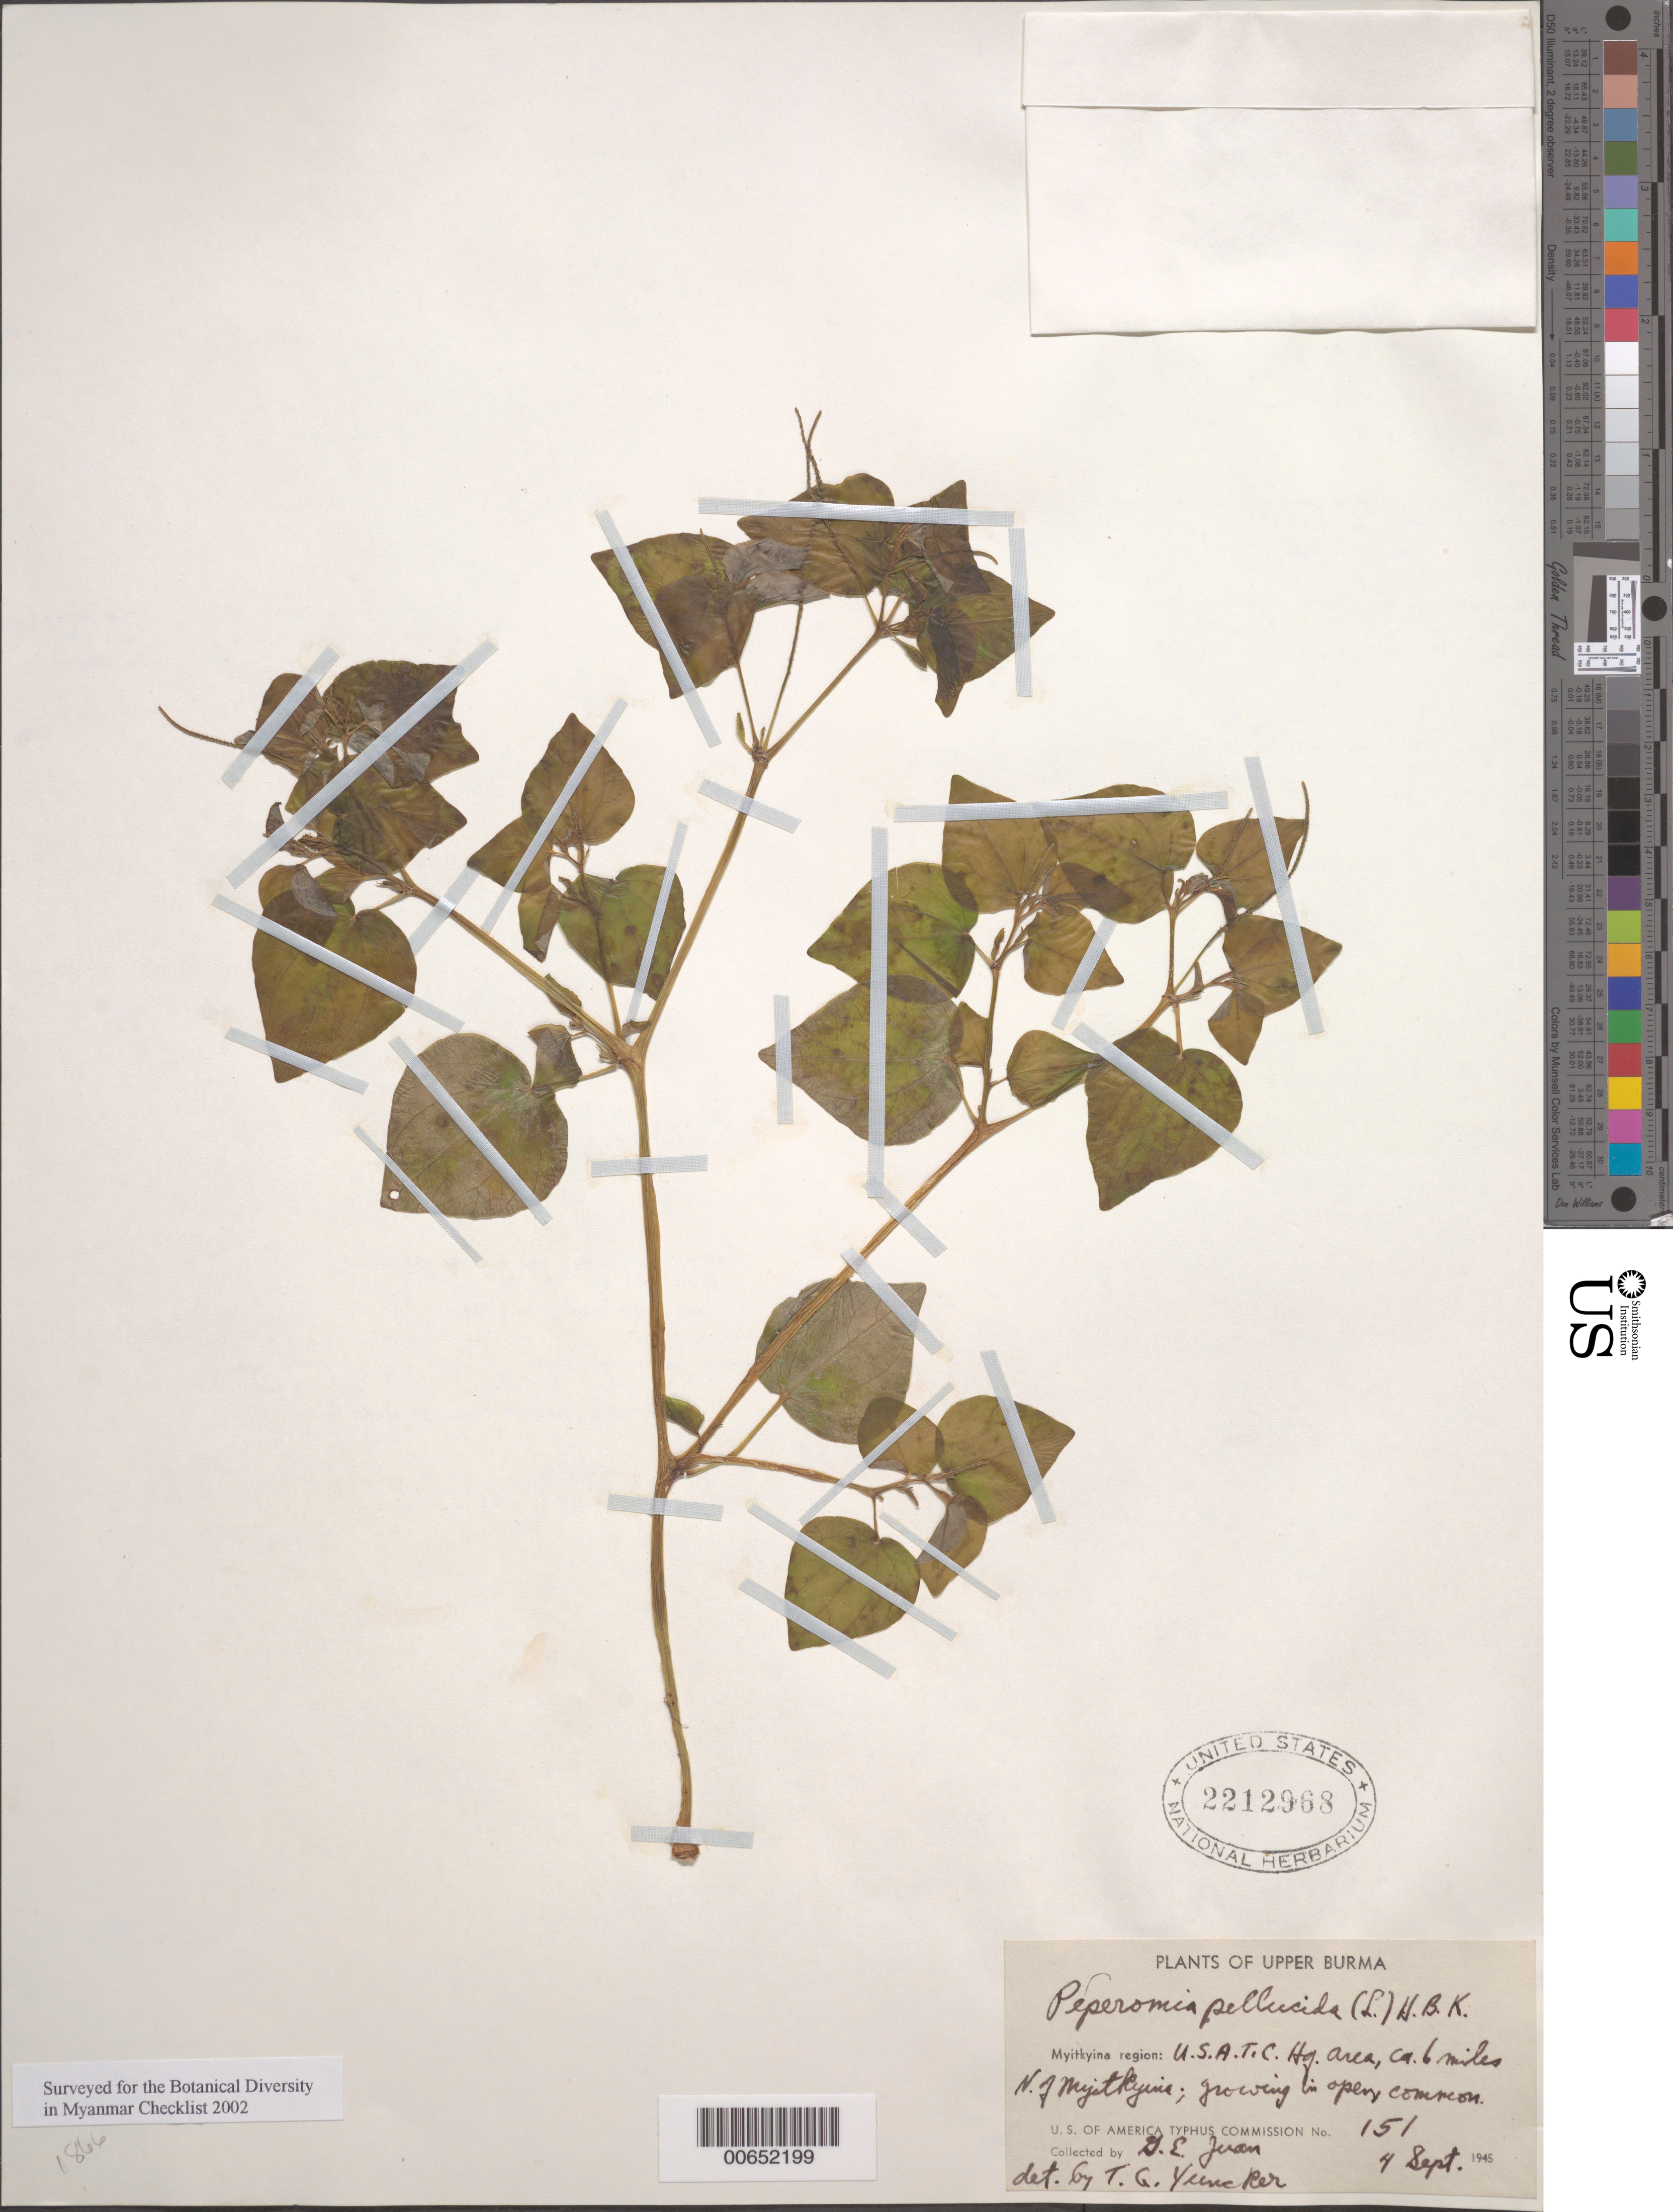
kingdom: Plantae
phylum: Tracheophyta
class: Magnoliopsida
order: Piperales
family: Piperaceae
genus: Peperomia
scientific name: Peperomia pellucida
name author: (L.) Kunth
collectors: G. Juan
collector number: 151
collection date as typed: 04 Sep 1945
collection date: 1945-09-04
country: Myanmar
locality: Upper Burma, north of Myitkyina region, USATC Hq area.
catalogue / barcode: US 2212968